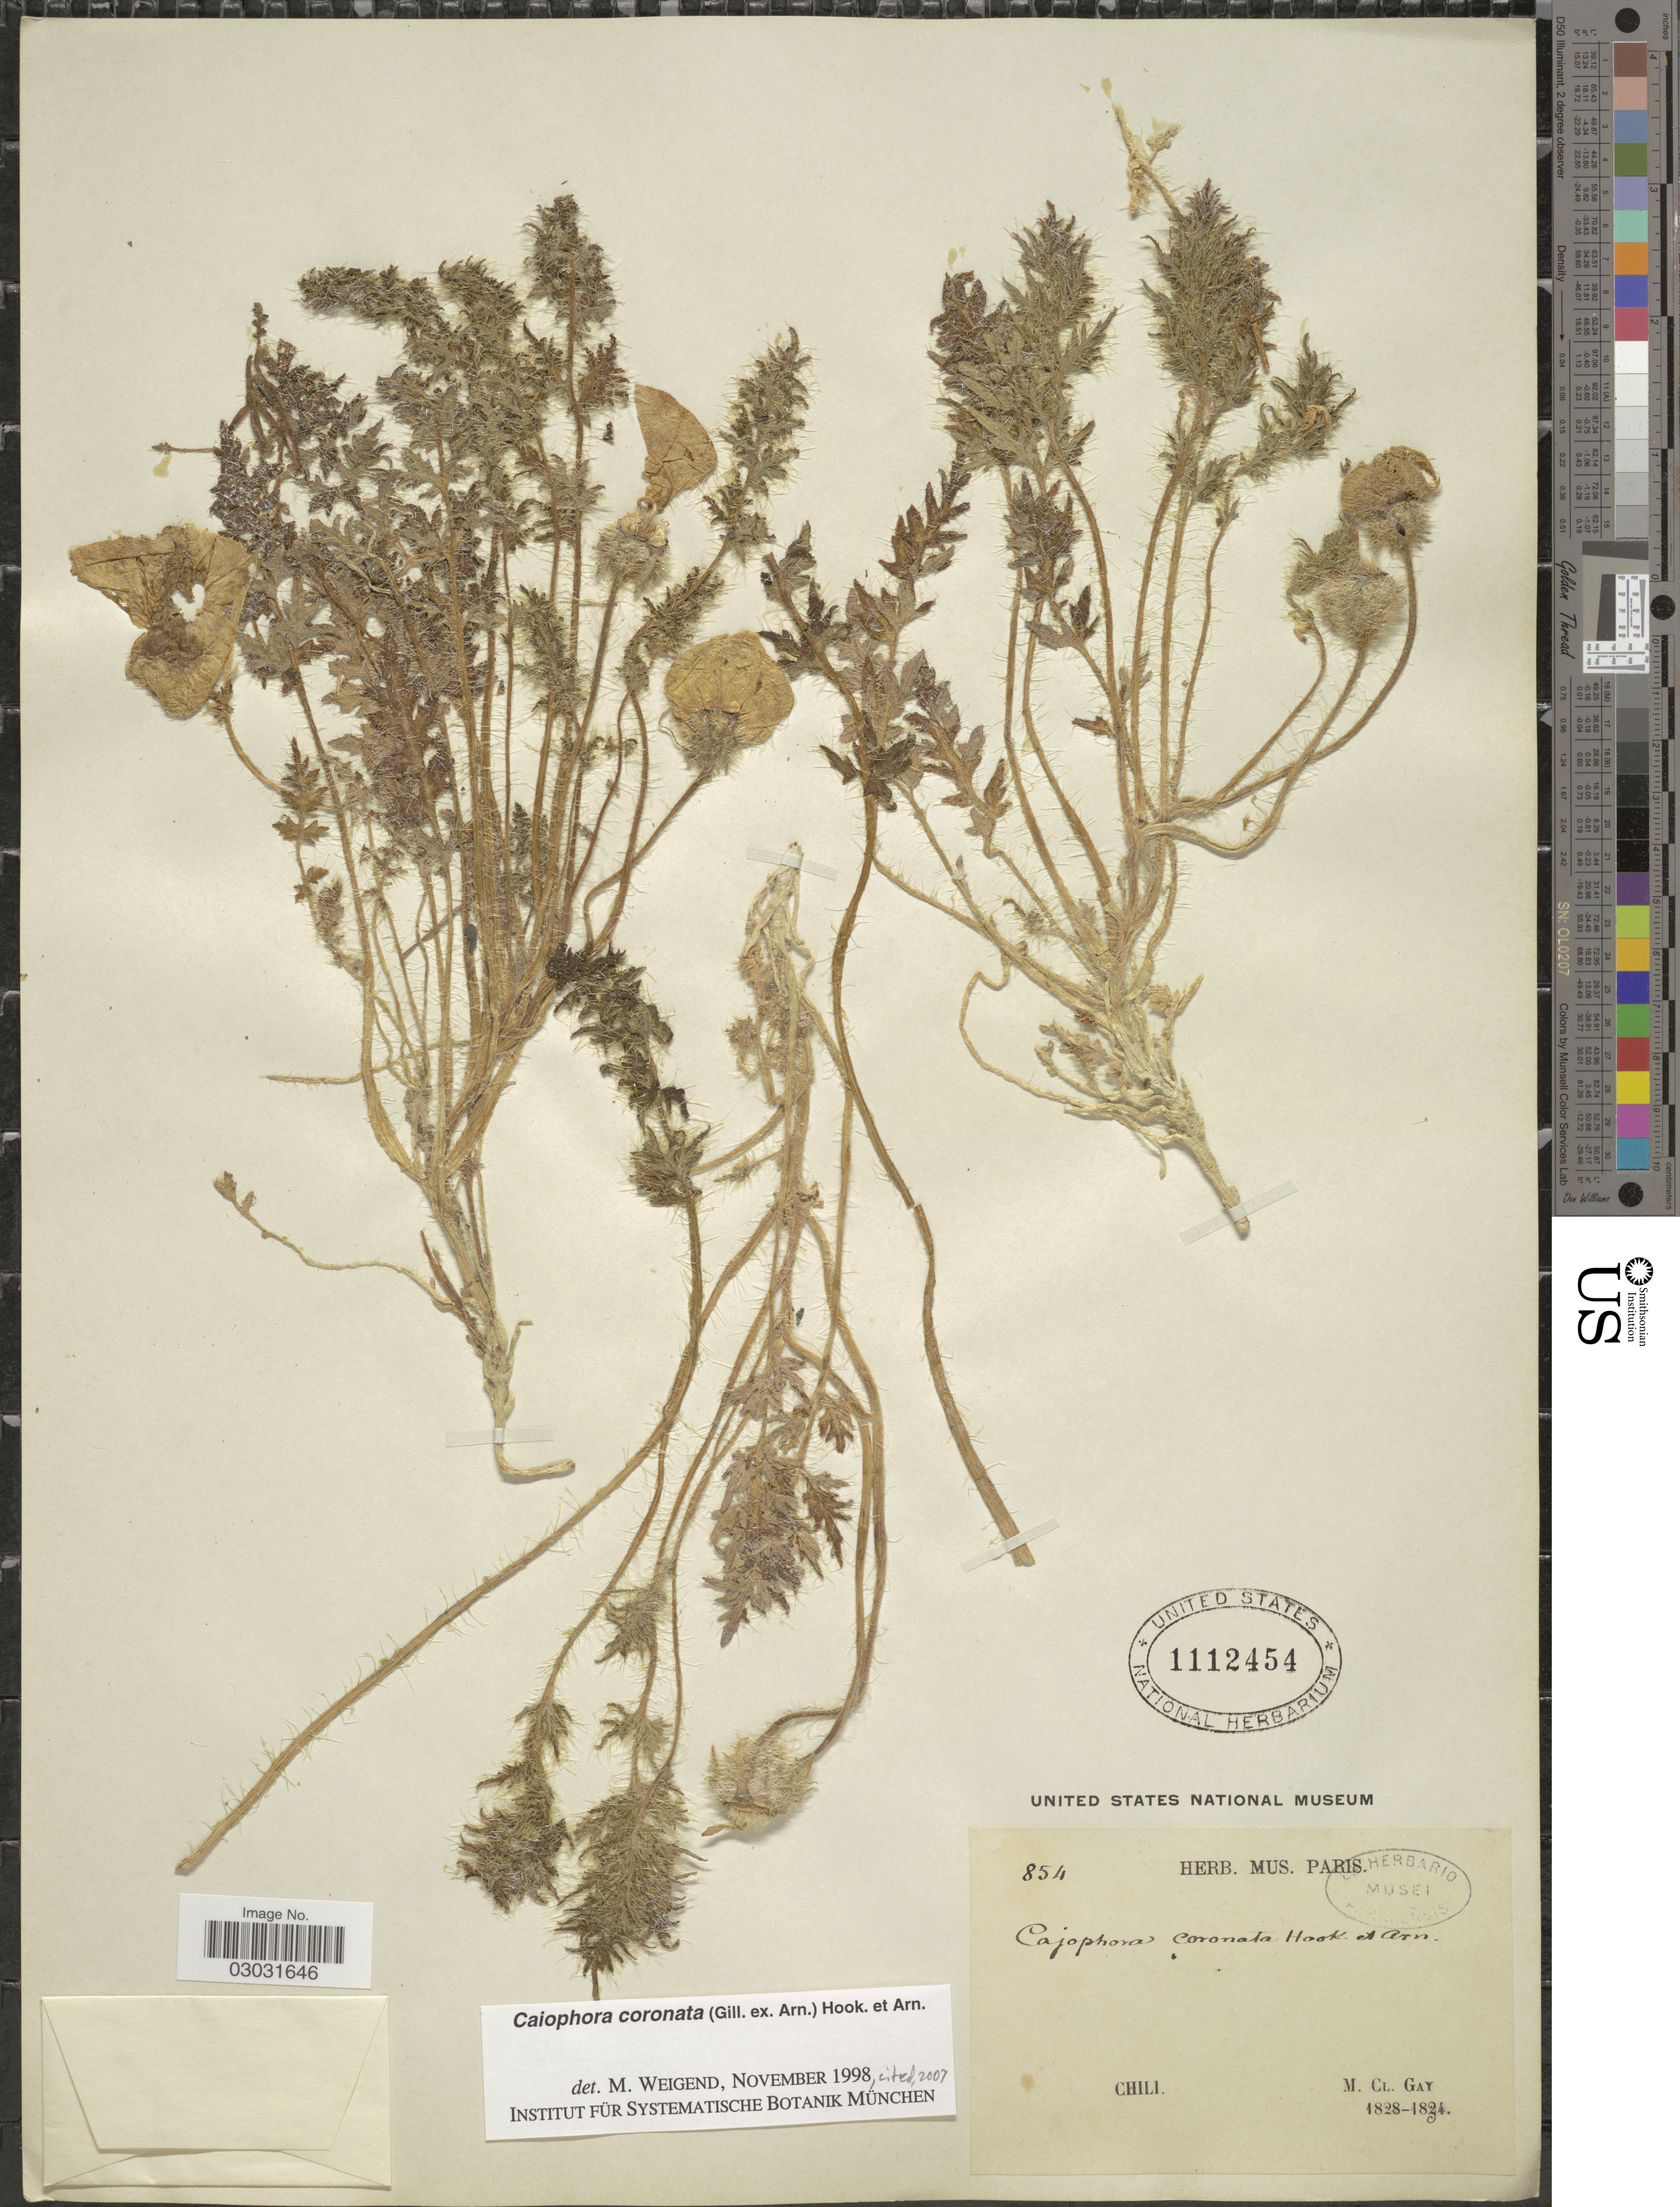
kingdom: Plantae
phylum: Tracheophyta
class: Magnoliopsida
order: Cornales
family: Loasaceae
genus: Caiophora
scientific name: Caiophora coronata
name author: (Gillies ex Arn.) Hook. & Arn.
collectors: M. Gay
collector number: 854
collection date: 1828/1834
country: Chile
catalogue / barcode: US 1112454